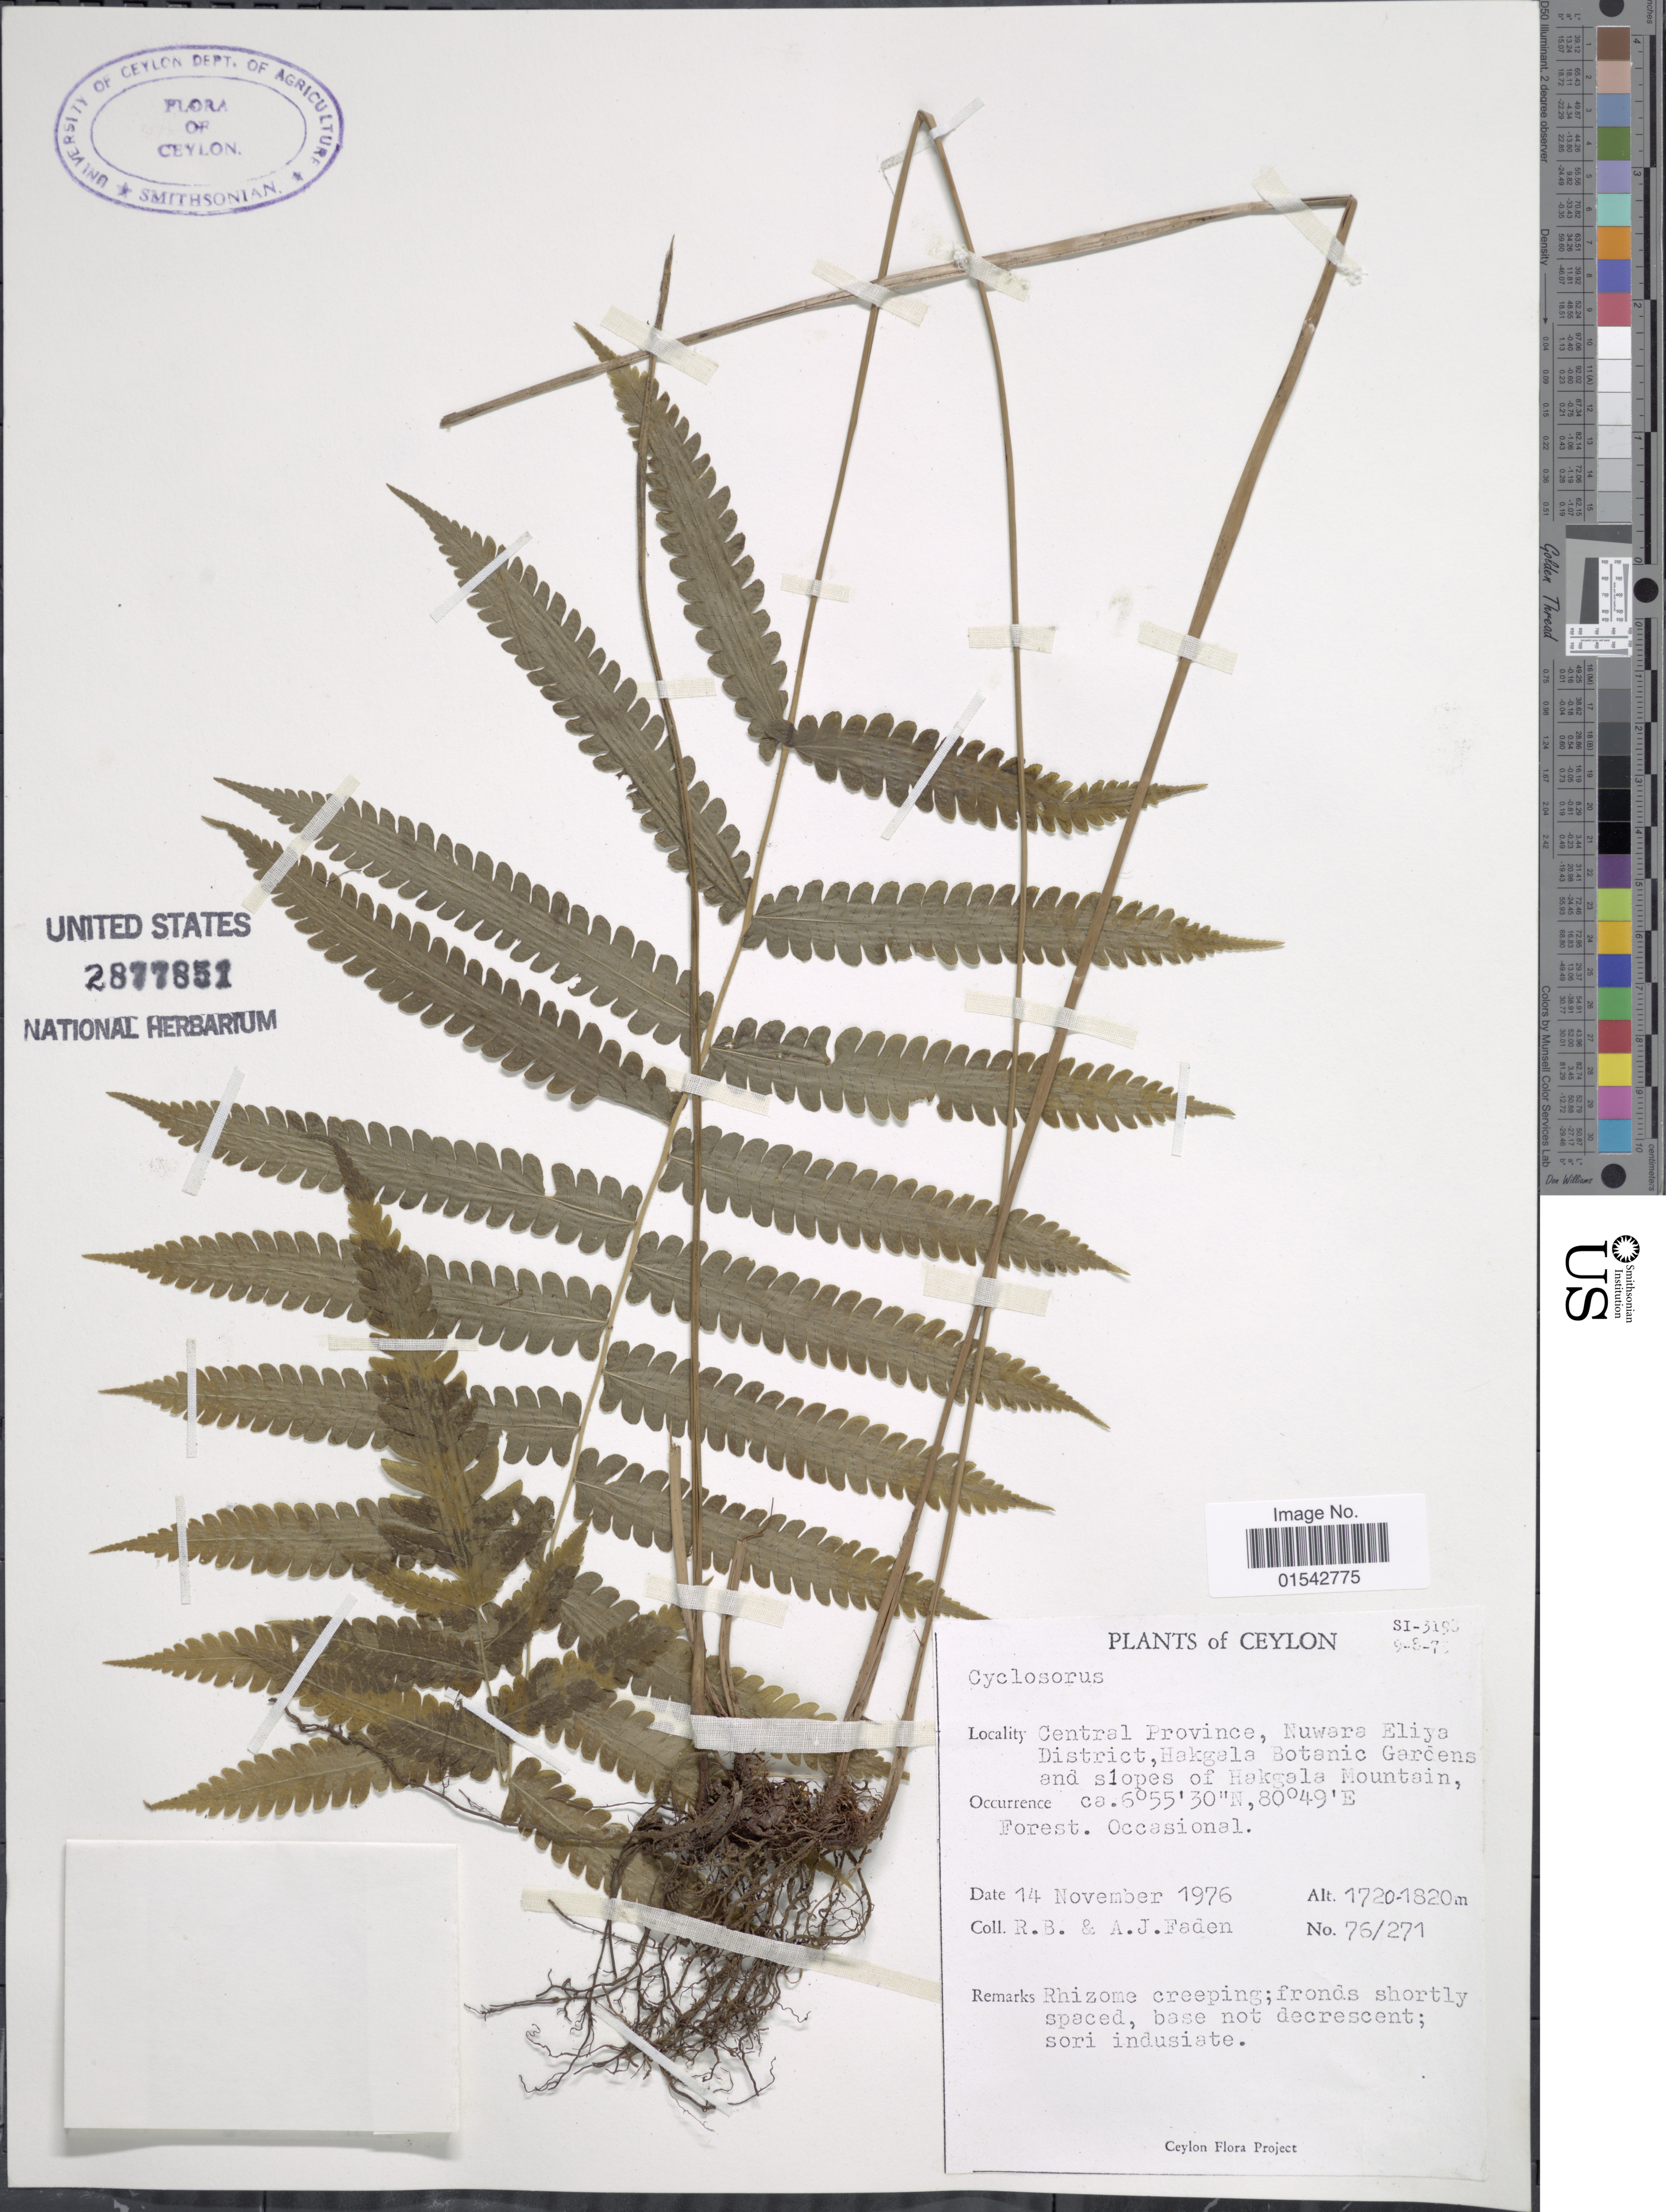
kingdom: Plantae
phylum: Tracheophyta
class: Polypodiopsida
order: Polypodiales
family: Thelypteridaceae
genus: Cyclosorus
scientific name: Cyclosorus sp.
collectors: R. B. Faden & A. J. Faden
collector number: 76/271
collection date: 1976-11-14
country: Sri Lanka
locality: Ceylon, Central Province, Nuwara Eliye District, Hakgala Botanic Gardens and slopes of Hakgala Mountain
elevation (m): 1720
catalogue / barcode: US 2877851